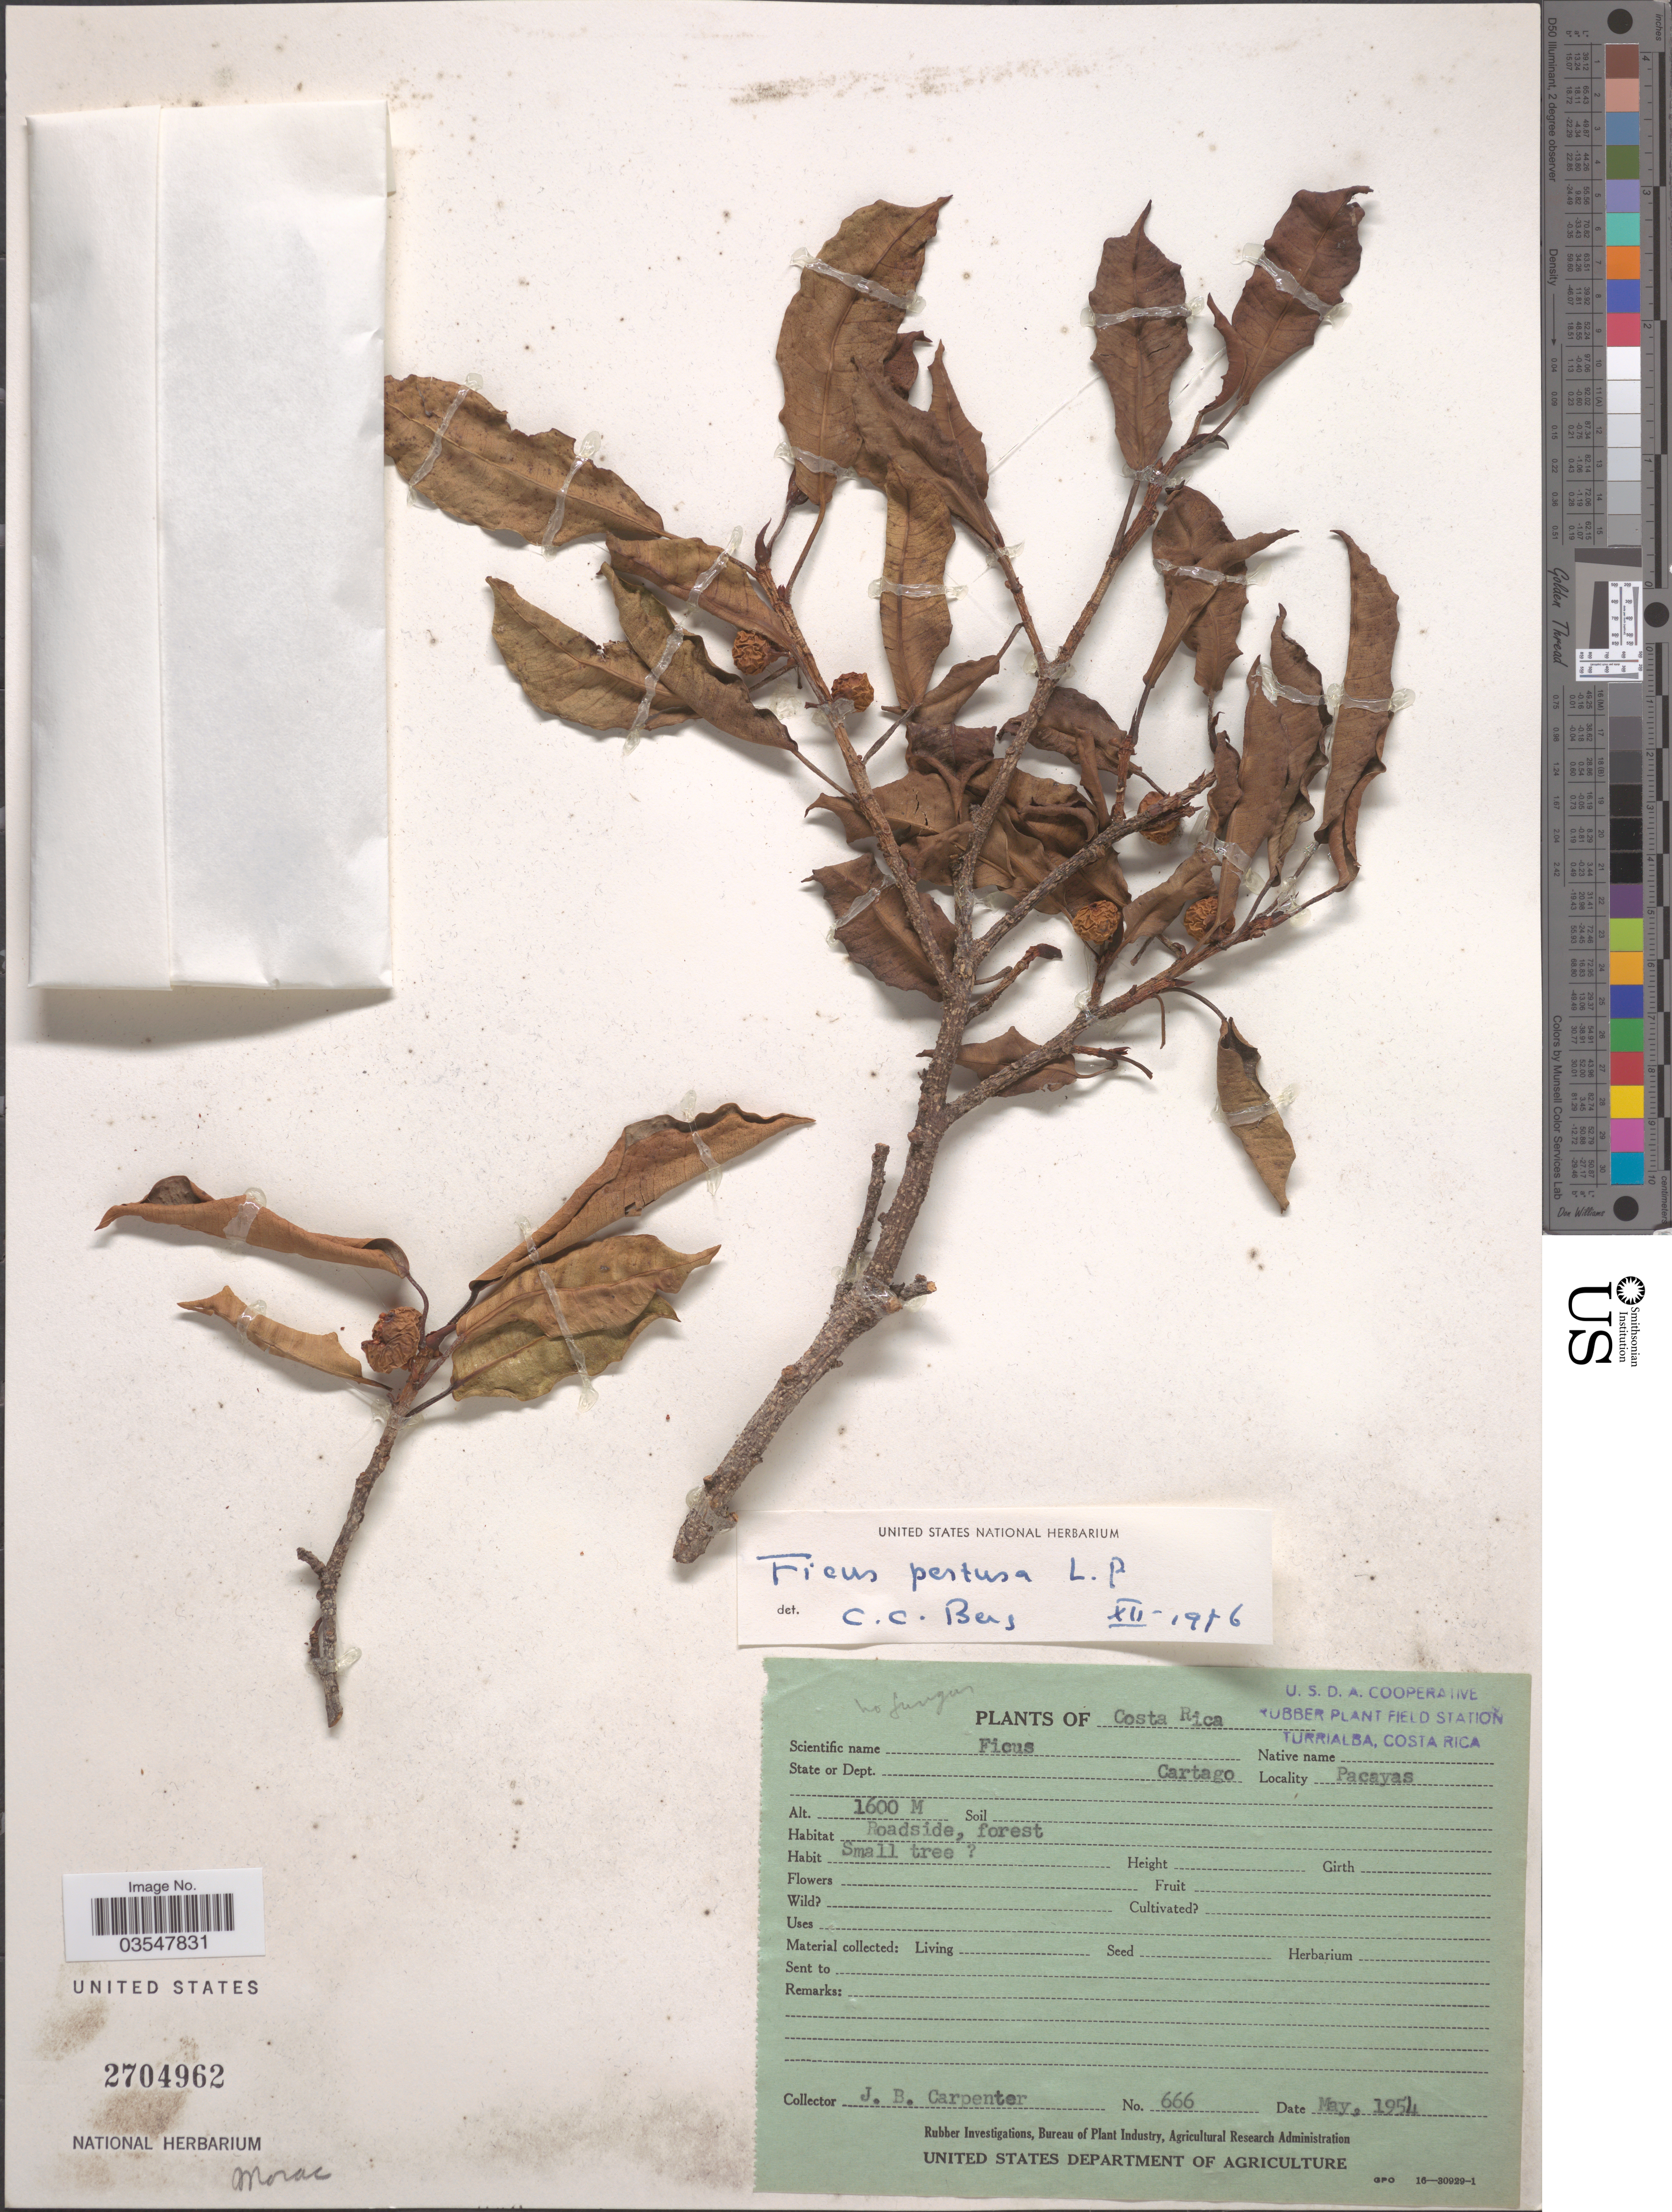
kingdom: Plantae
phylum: Tracheophyta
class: Magnoliopsida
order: Rosales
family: Moraceae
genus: Ficus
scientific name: Ficus pertusa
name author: L. f.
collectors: J. Carpenter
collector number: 666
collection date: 1954-05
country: Costa Rica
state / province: Cartago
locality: State or Dept. Cartago. Pacayas.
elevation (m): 1600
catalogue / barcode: US 2704962